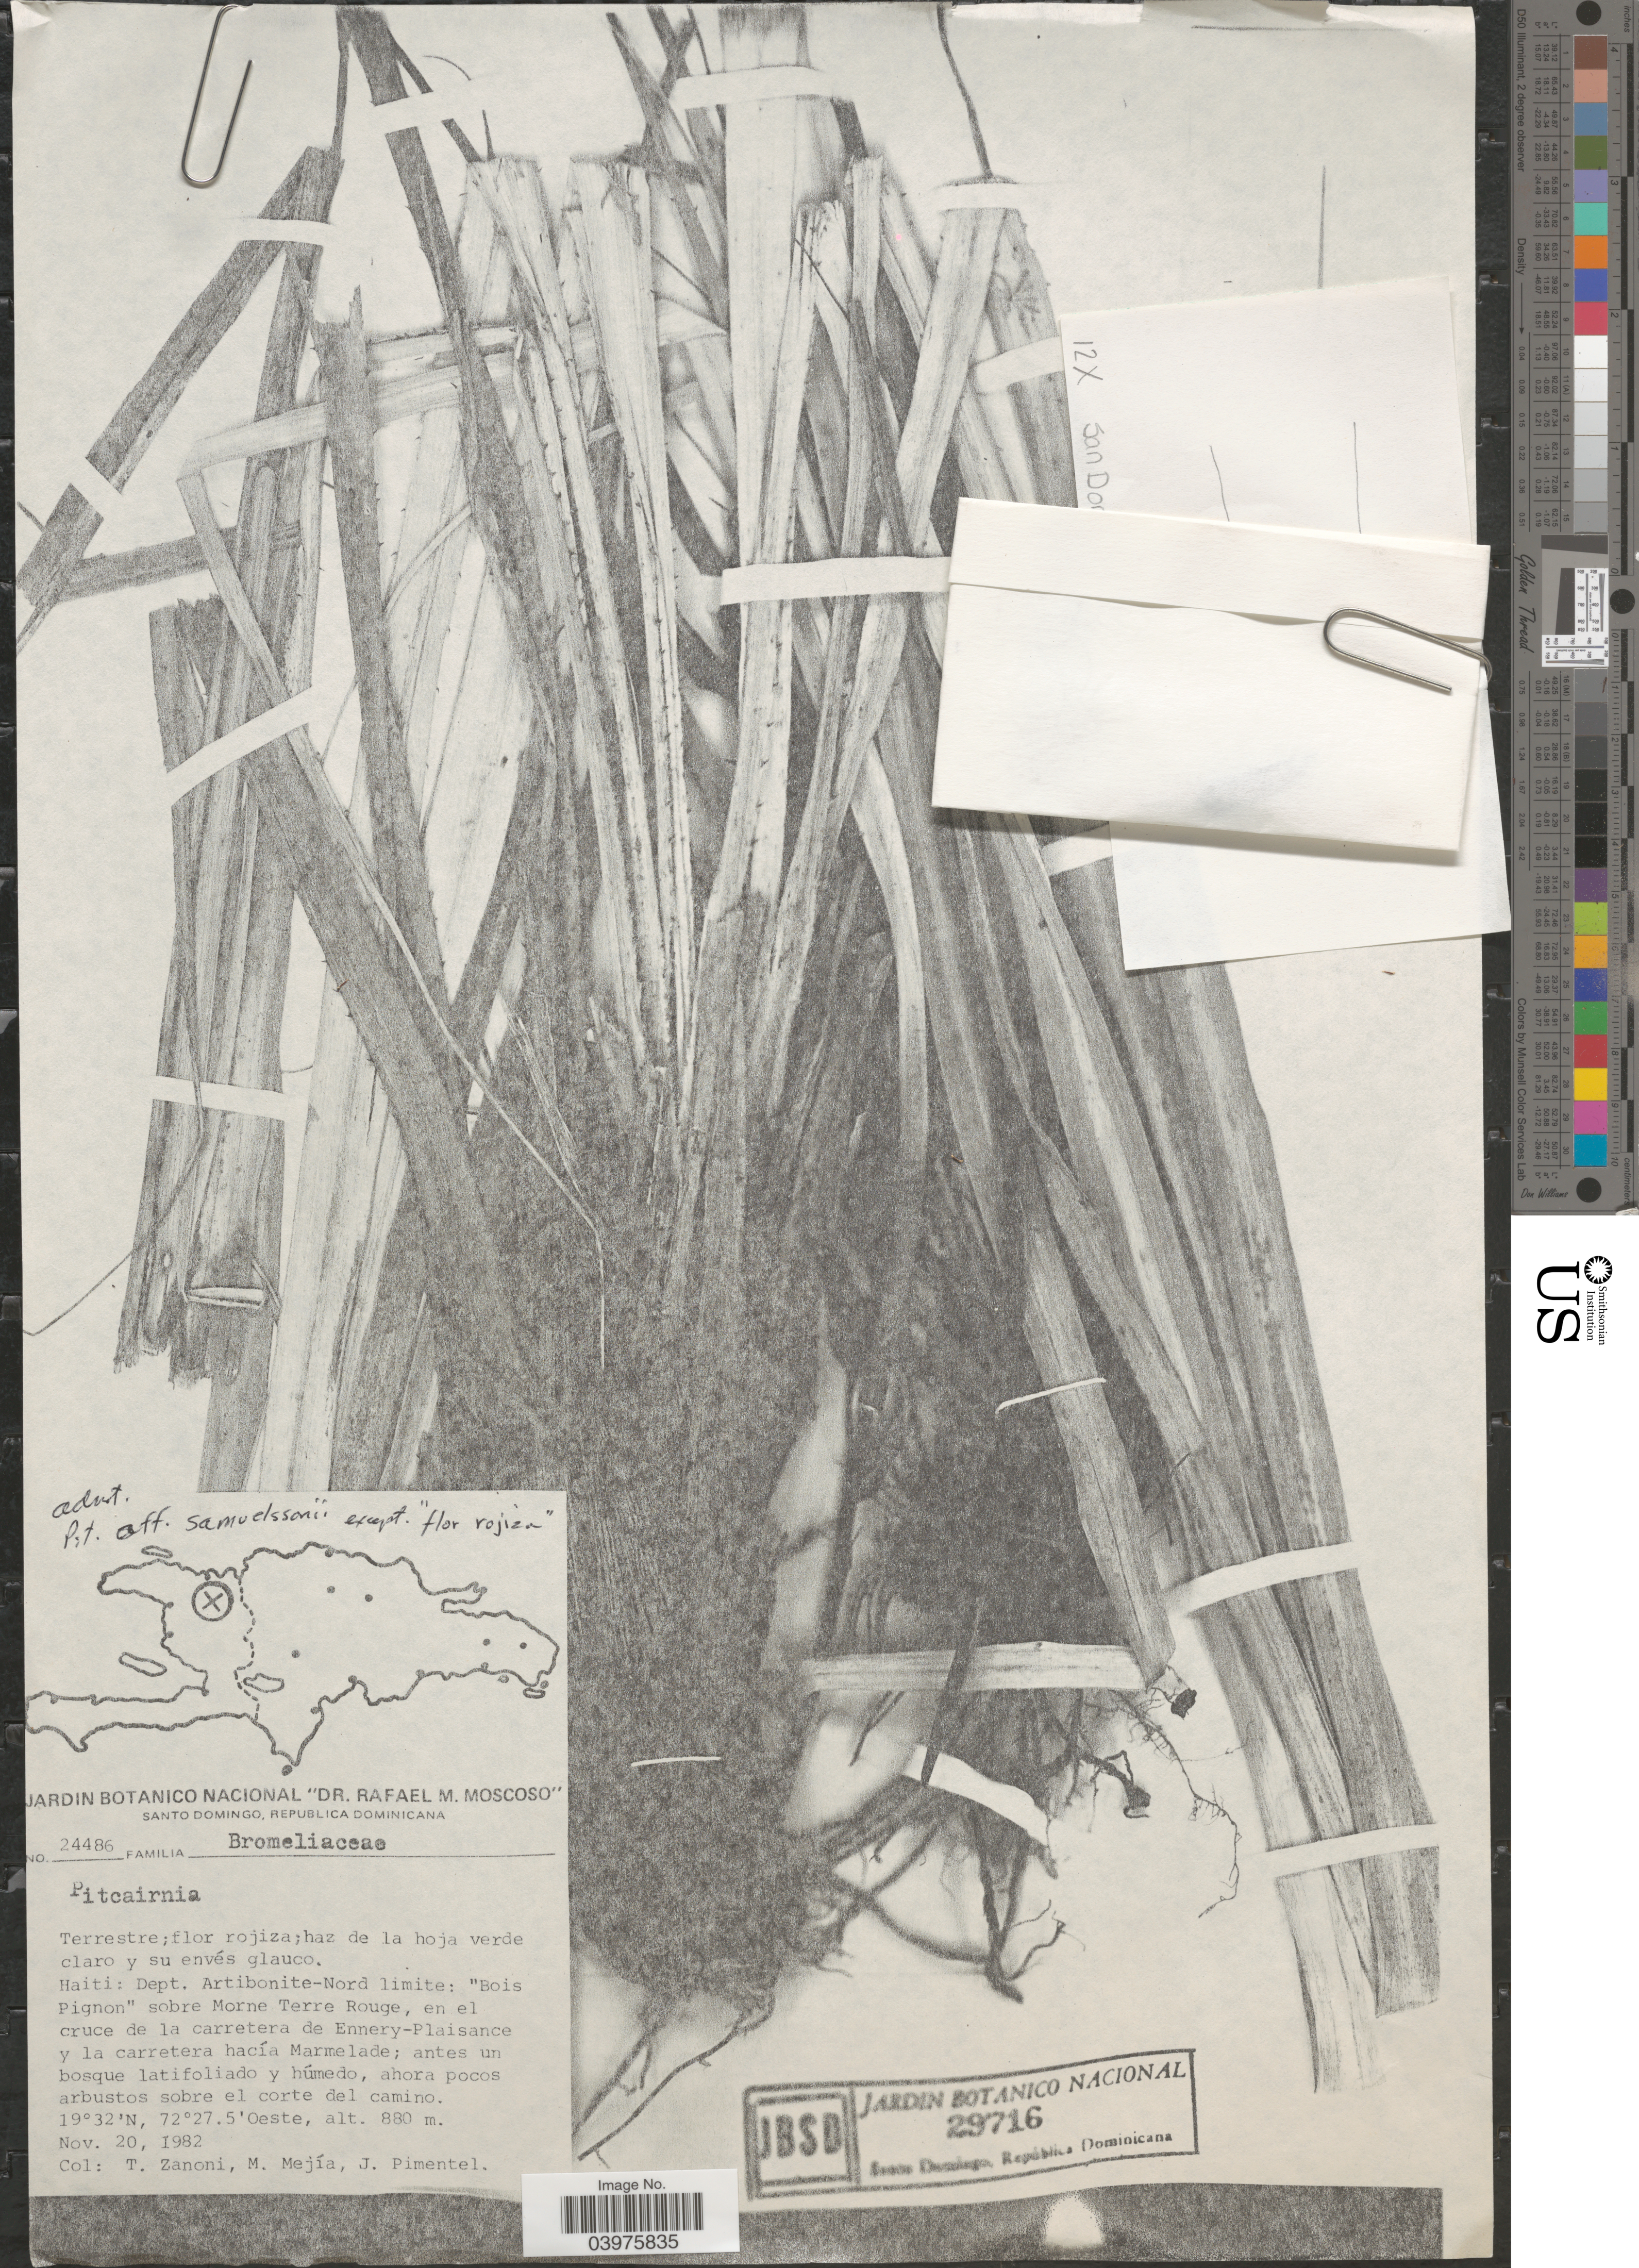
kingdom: Plantae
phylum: Tracheophyta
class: Liliopsida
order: Poales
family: Bromeliaceae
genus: Pitcairnia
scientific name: Pitcairnia samuelssonii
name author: L.B. Sm.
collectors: T. Zanoni, M. Mejia & J. Pimentel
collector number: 24486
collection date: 1982-11-20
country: Haiti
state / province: Artibonite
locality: Dept. Artibonite-Nord limite: "Bois Pignon" sobre Morne Terre Rouge, en el cruce de la carretera de Ennery-Plaisance y la carretera hacía Marmelade.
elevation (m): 880